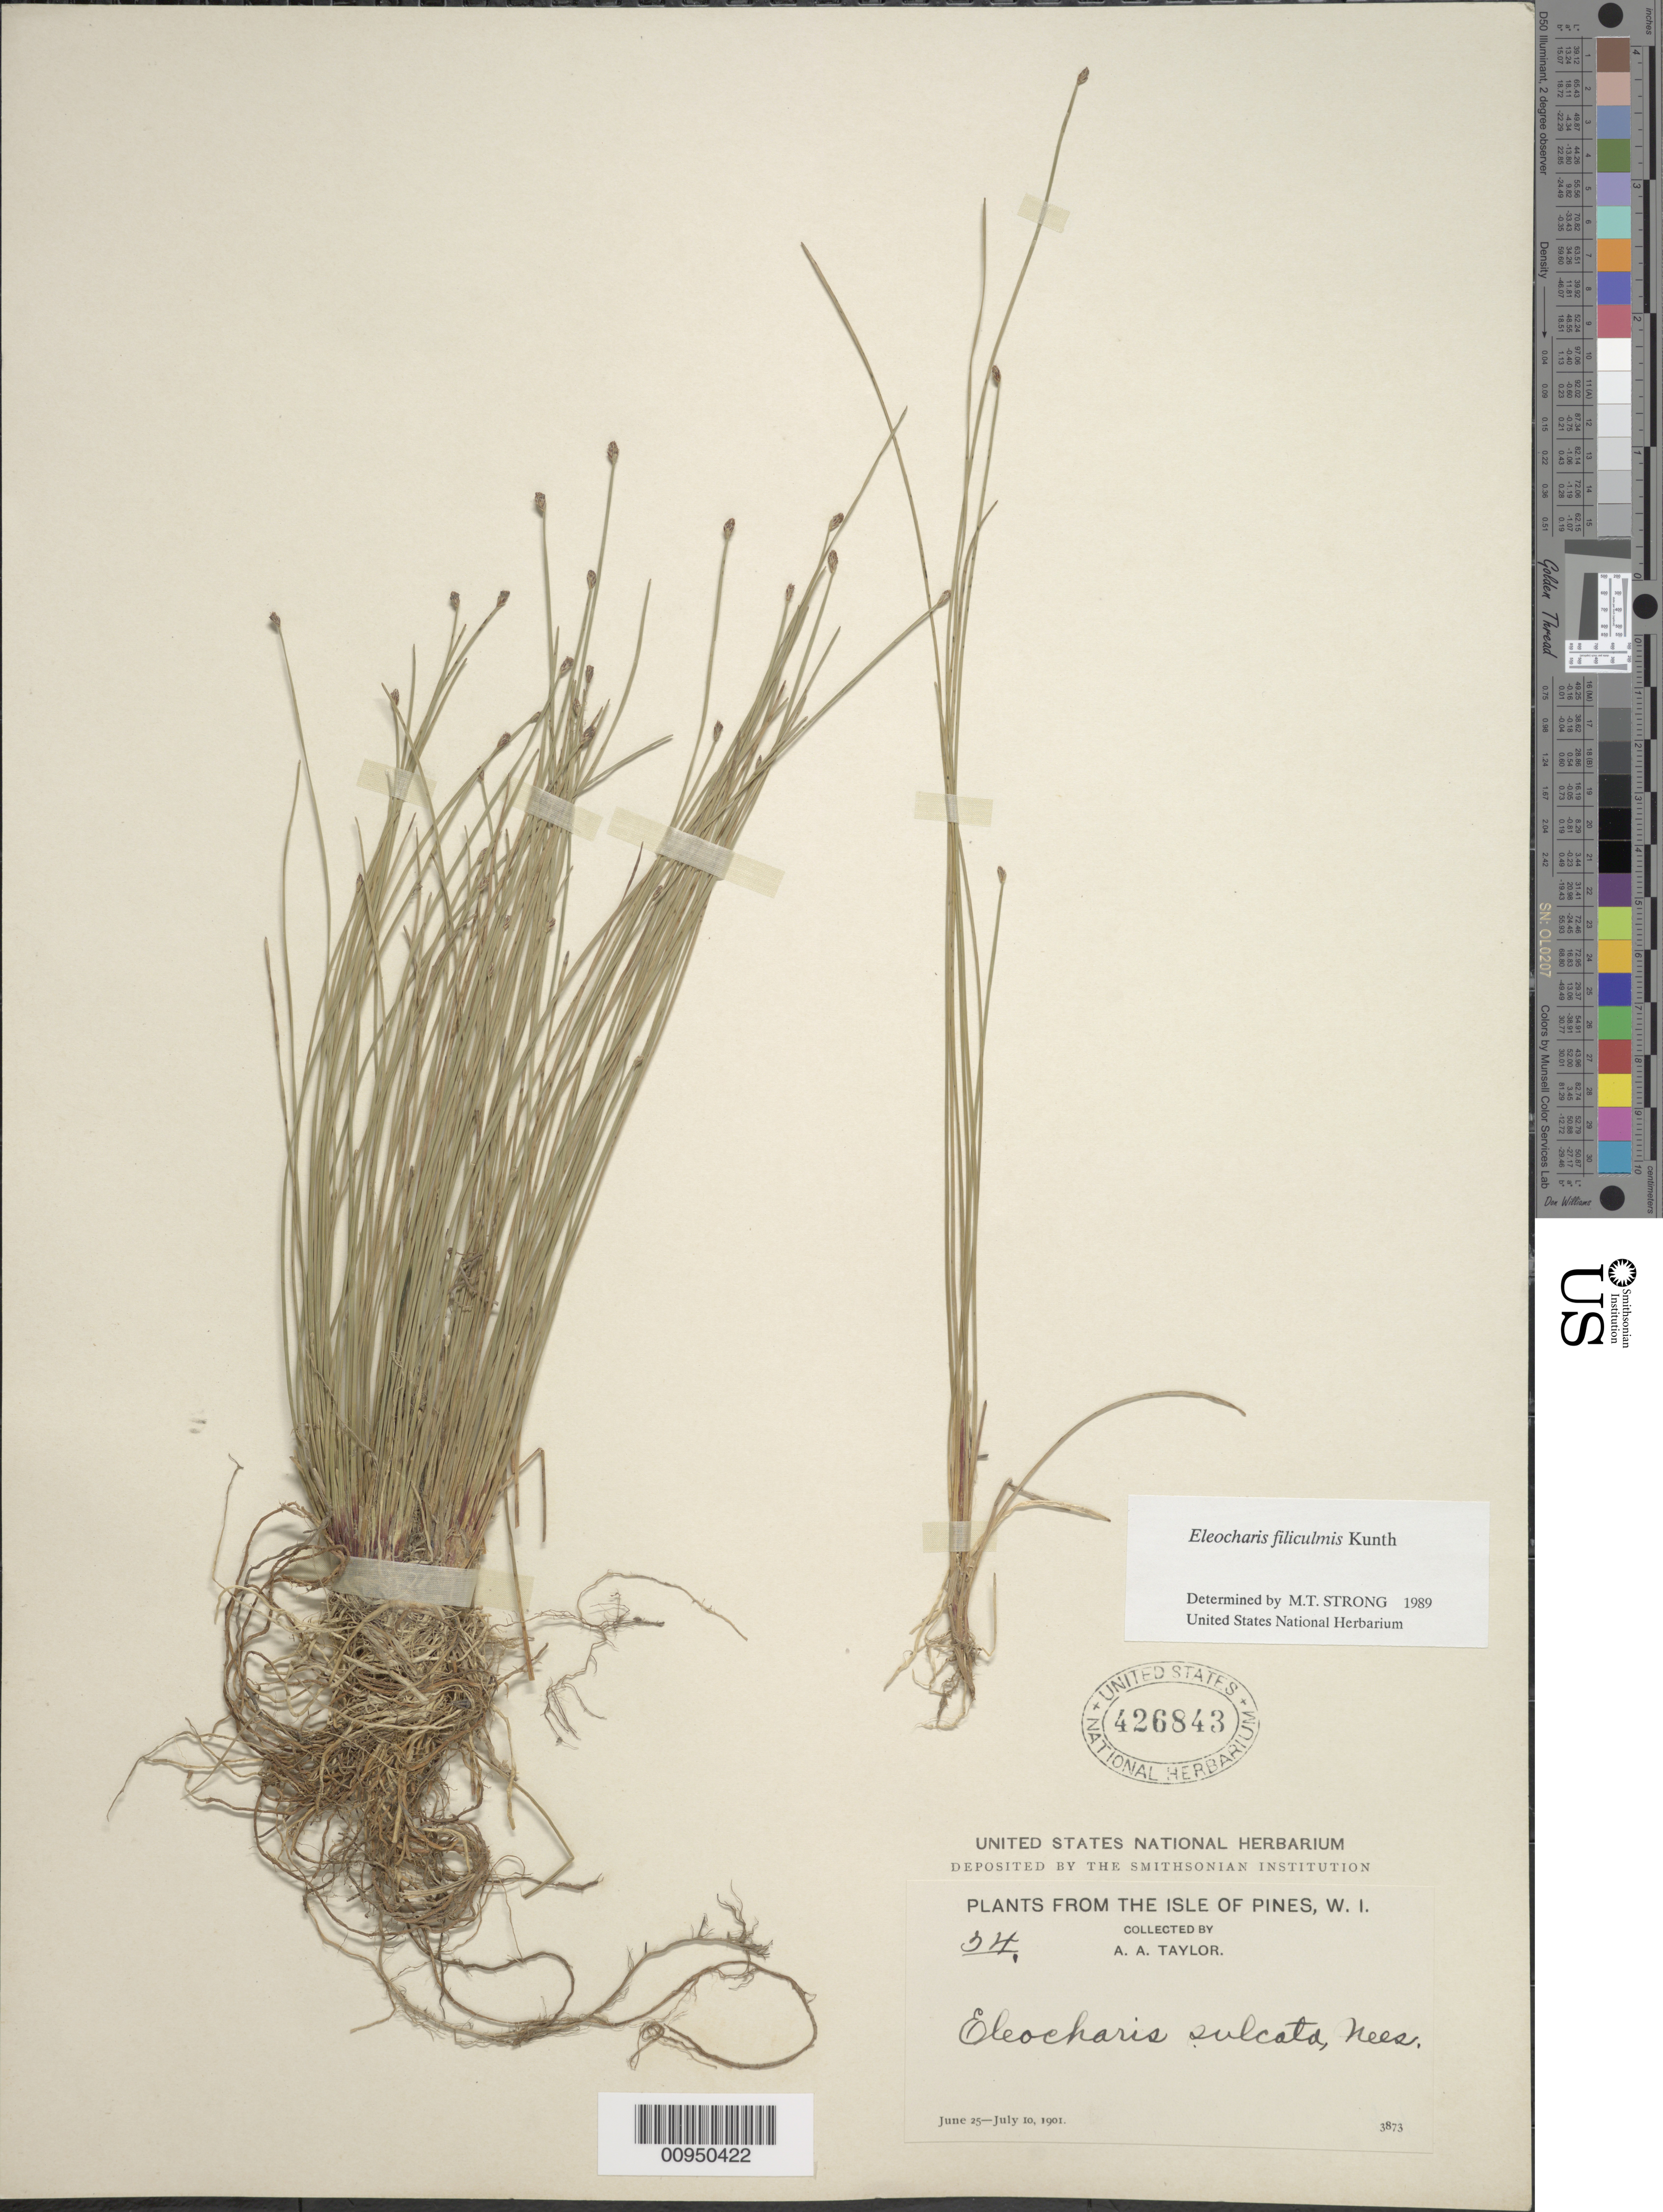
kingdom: Plantae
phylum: Tracheophyta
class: Liliopsida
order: Poales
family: Cyperaceae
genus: Eleocharis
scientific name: Eleocharis filiculmis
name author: Kunth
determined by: Strong, M. T., (US), Smithsonian Institution - National Museum of Natural History (UNITED STATES)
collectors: A. A. Taylor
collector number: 34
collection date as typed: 25 Jun 1901 to 10 Jul 1901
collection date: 1901-06-25/1901-07-10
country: Cuba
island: Isla de la Juventud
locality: Isle of Pines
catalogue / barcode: US 426843